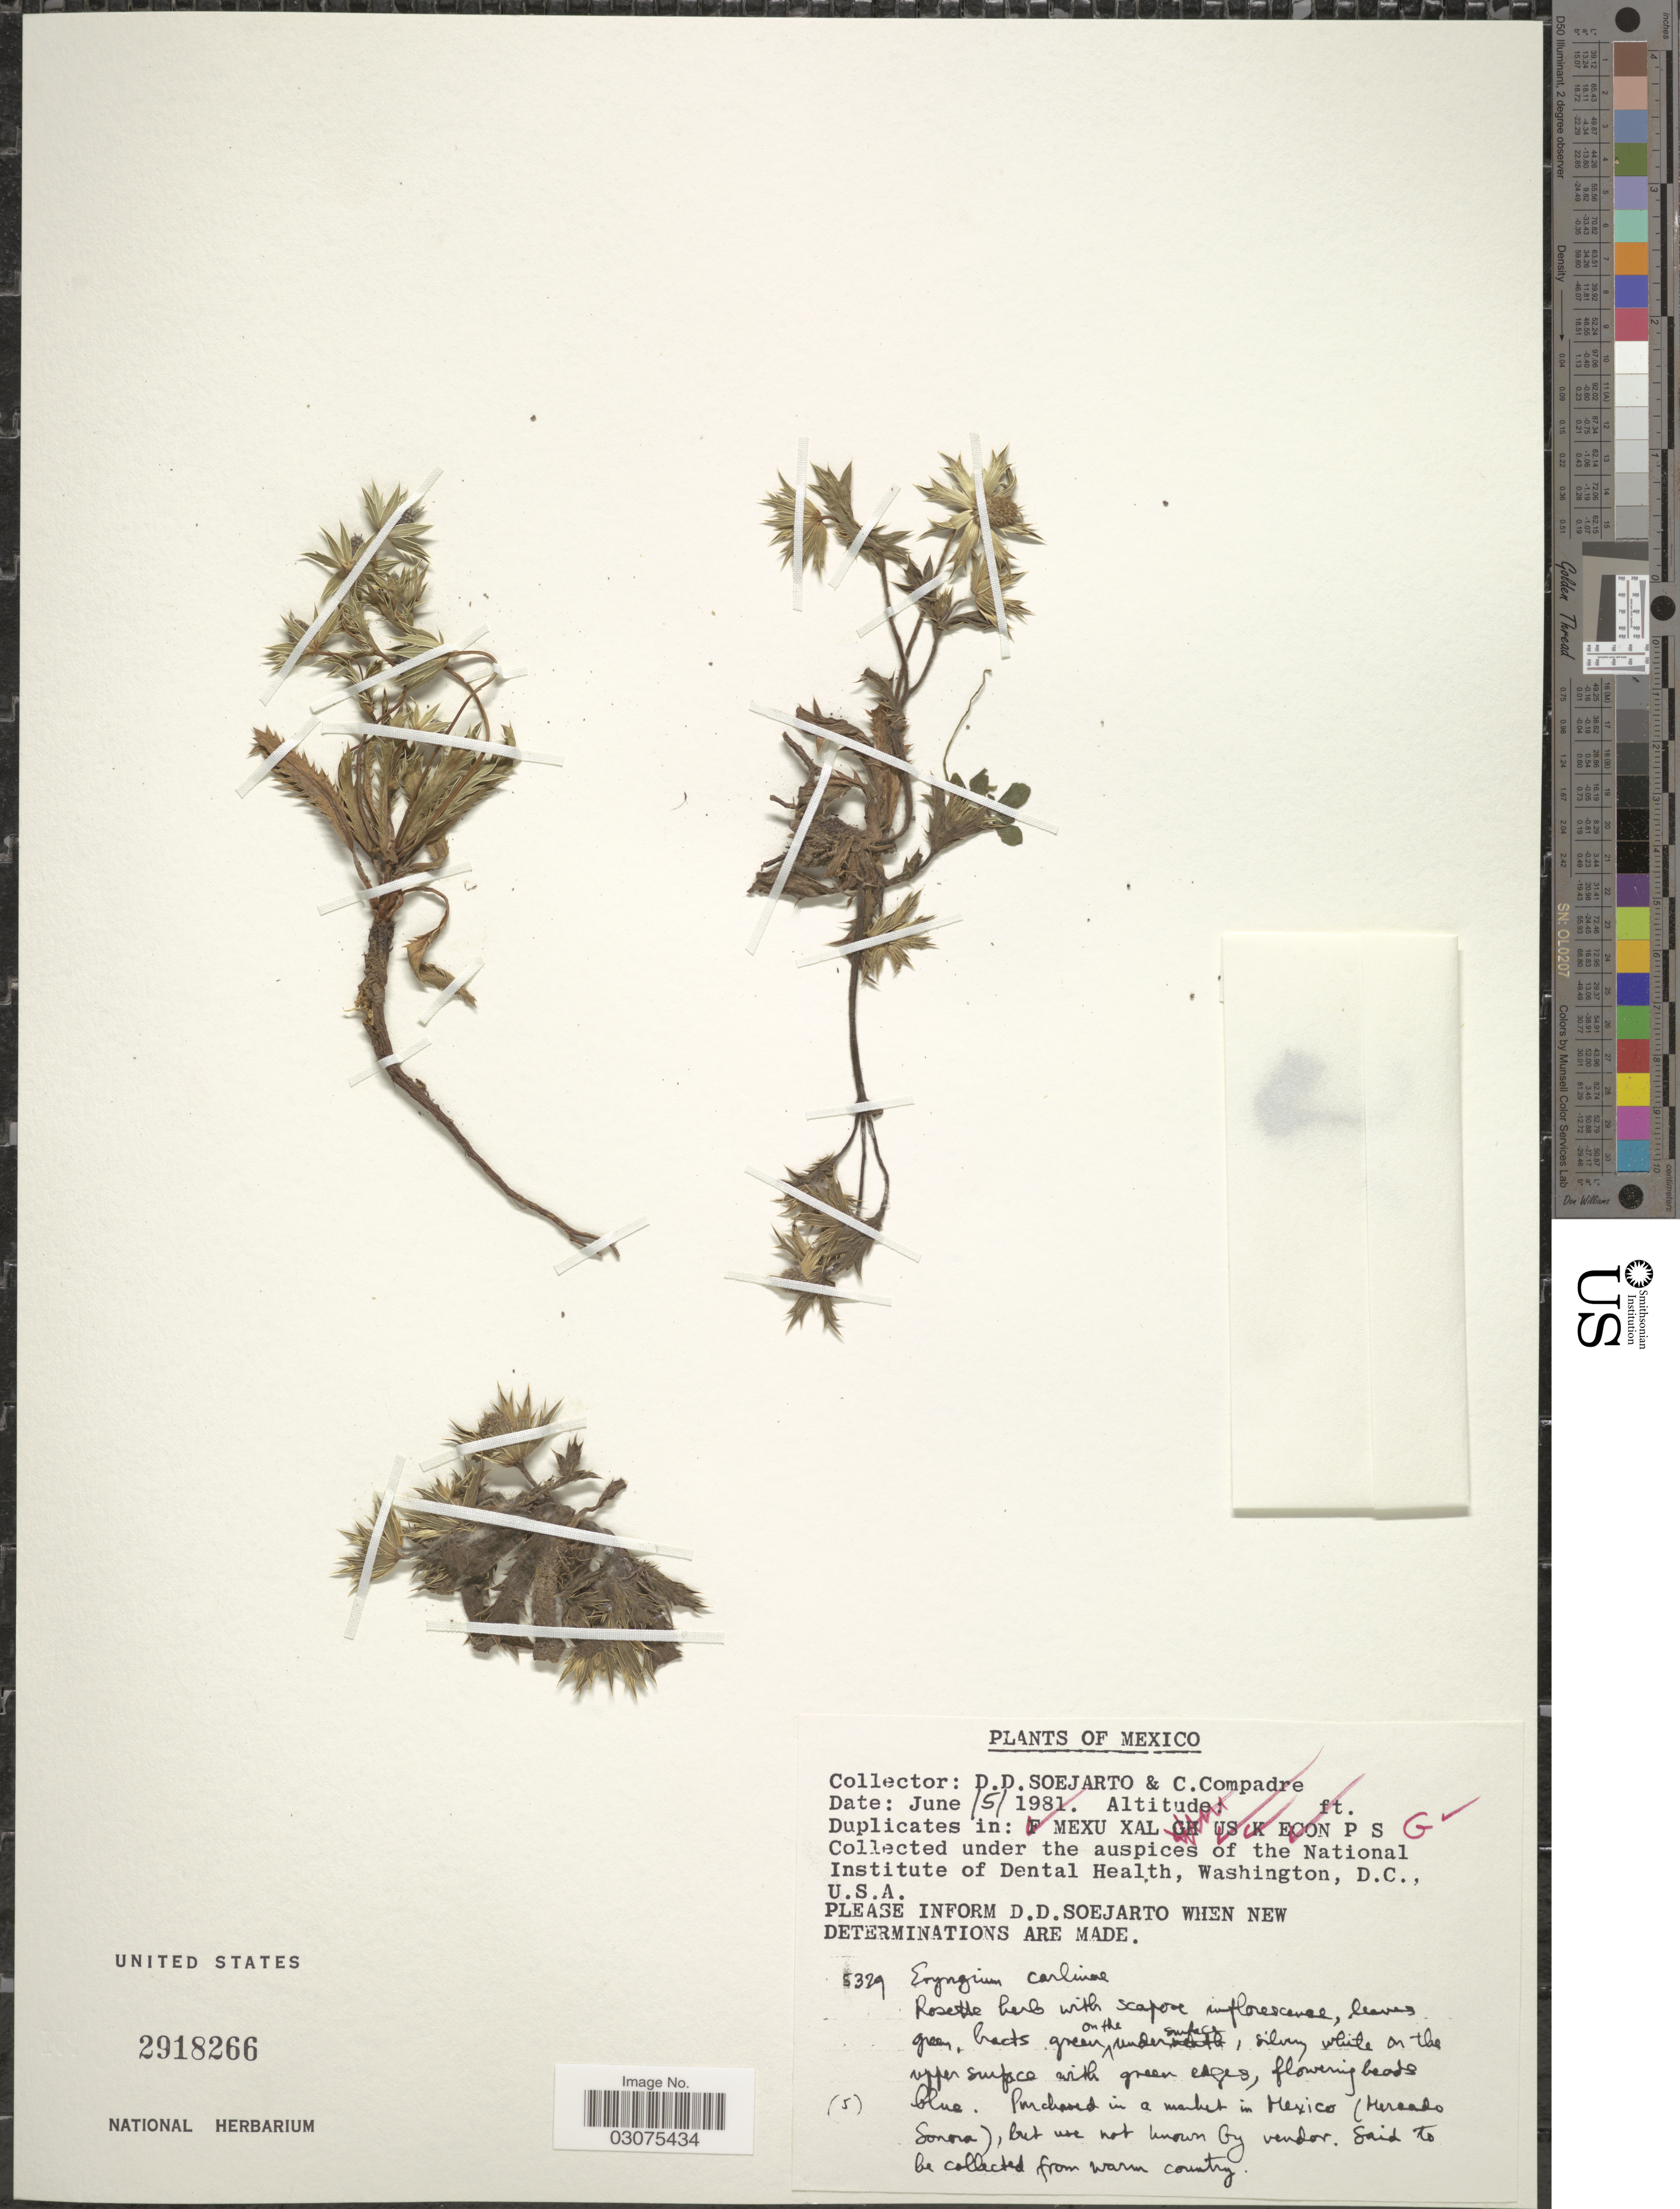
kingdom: Plantae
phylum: Tracheophyta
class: Magnoliopsida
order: Apiales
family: Apiaceae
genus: Eryngium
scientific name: Eryngium carlinae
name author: F. Delaroche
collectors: C. Compadre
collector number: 5329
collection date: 1981-06-05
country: Mexico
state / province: Sonora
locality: Purchased in a market in Mexico (Mercado Sonora).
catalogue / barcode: US 2918266